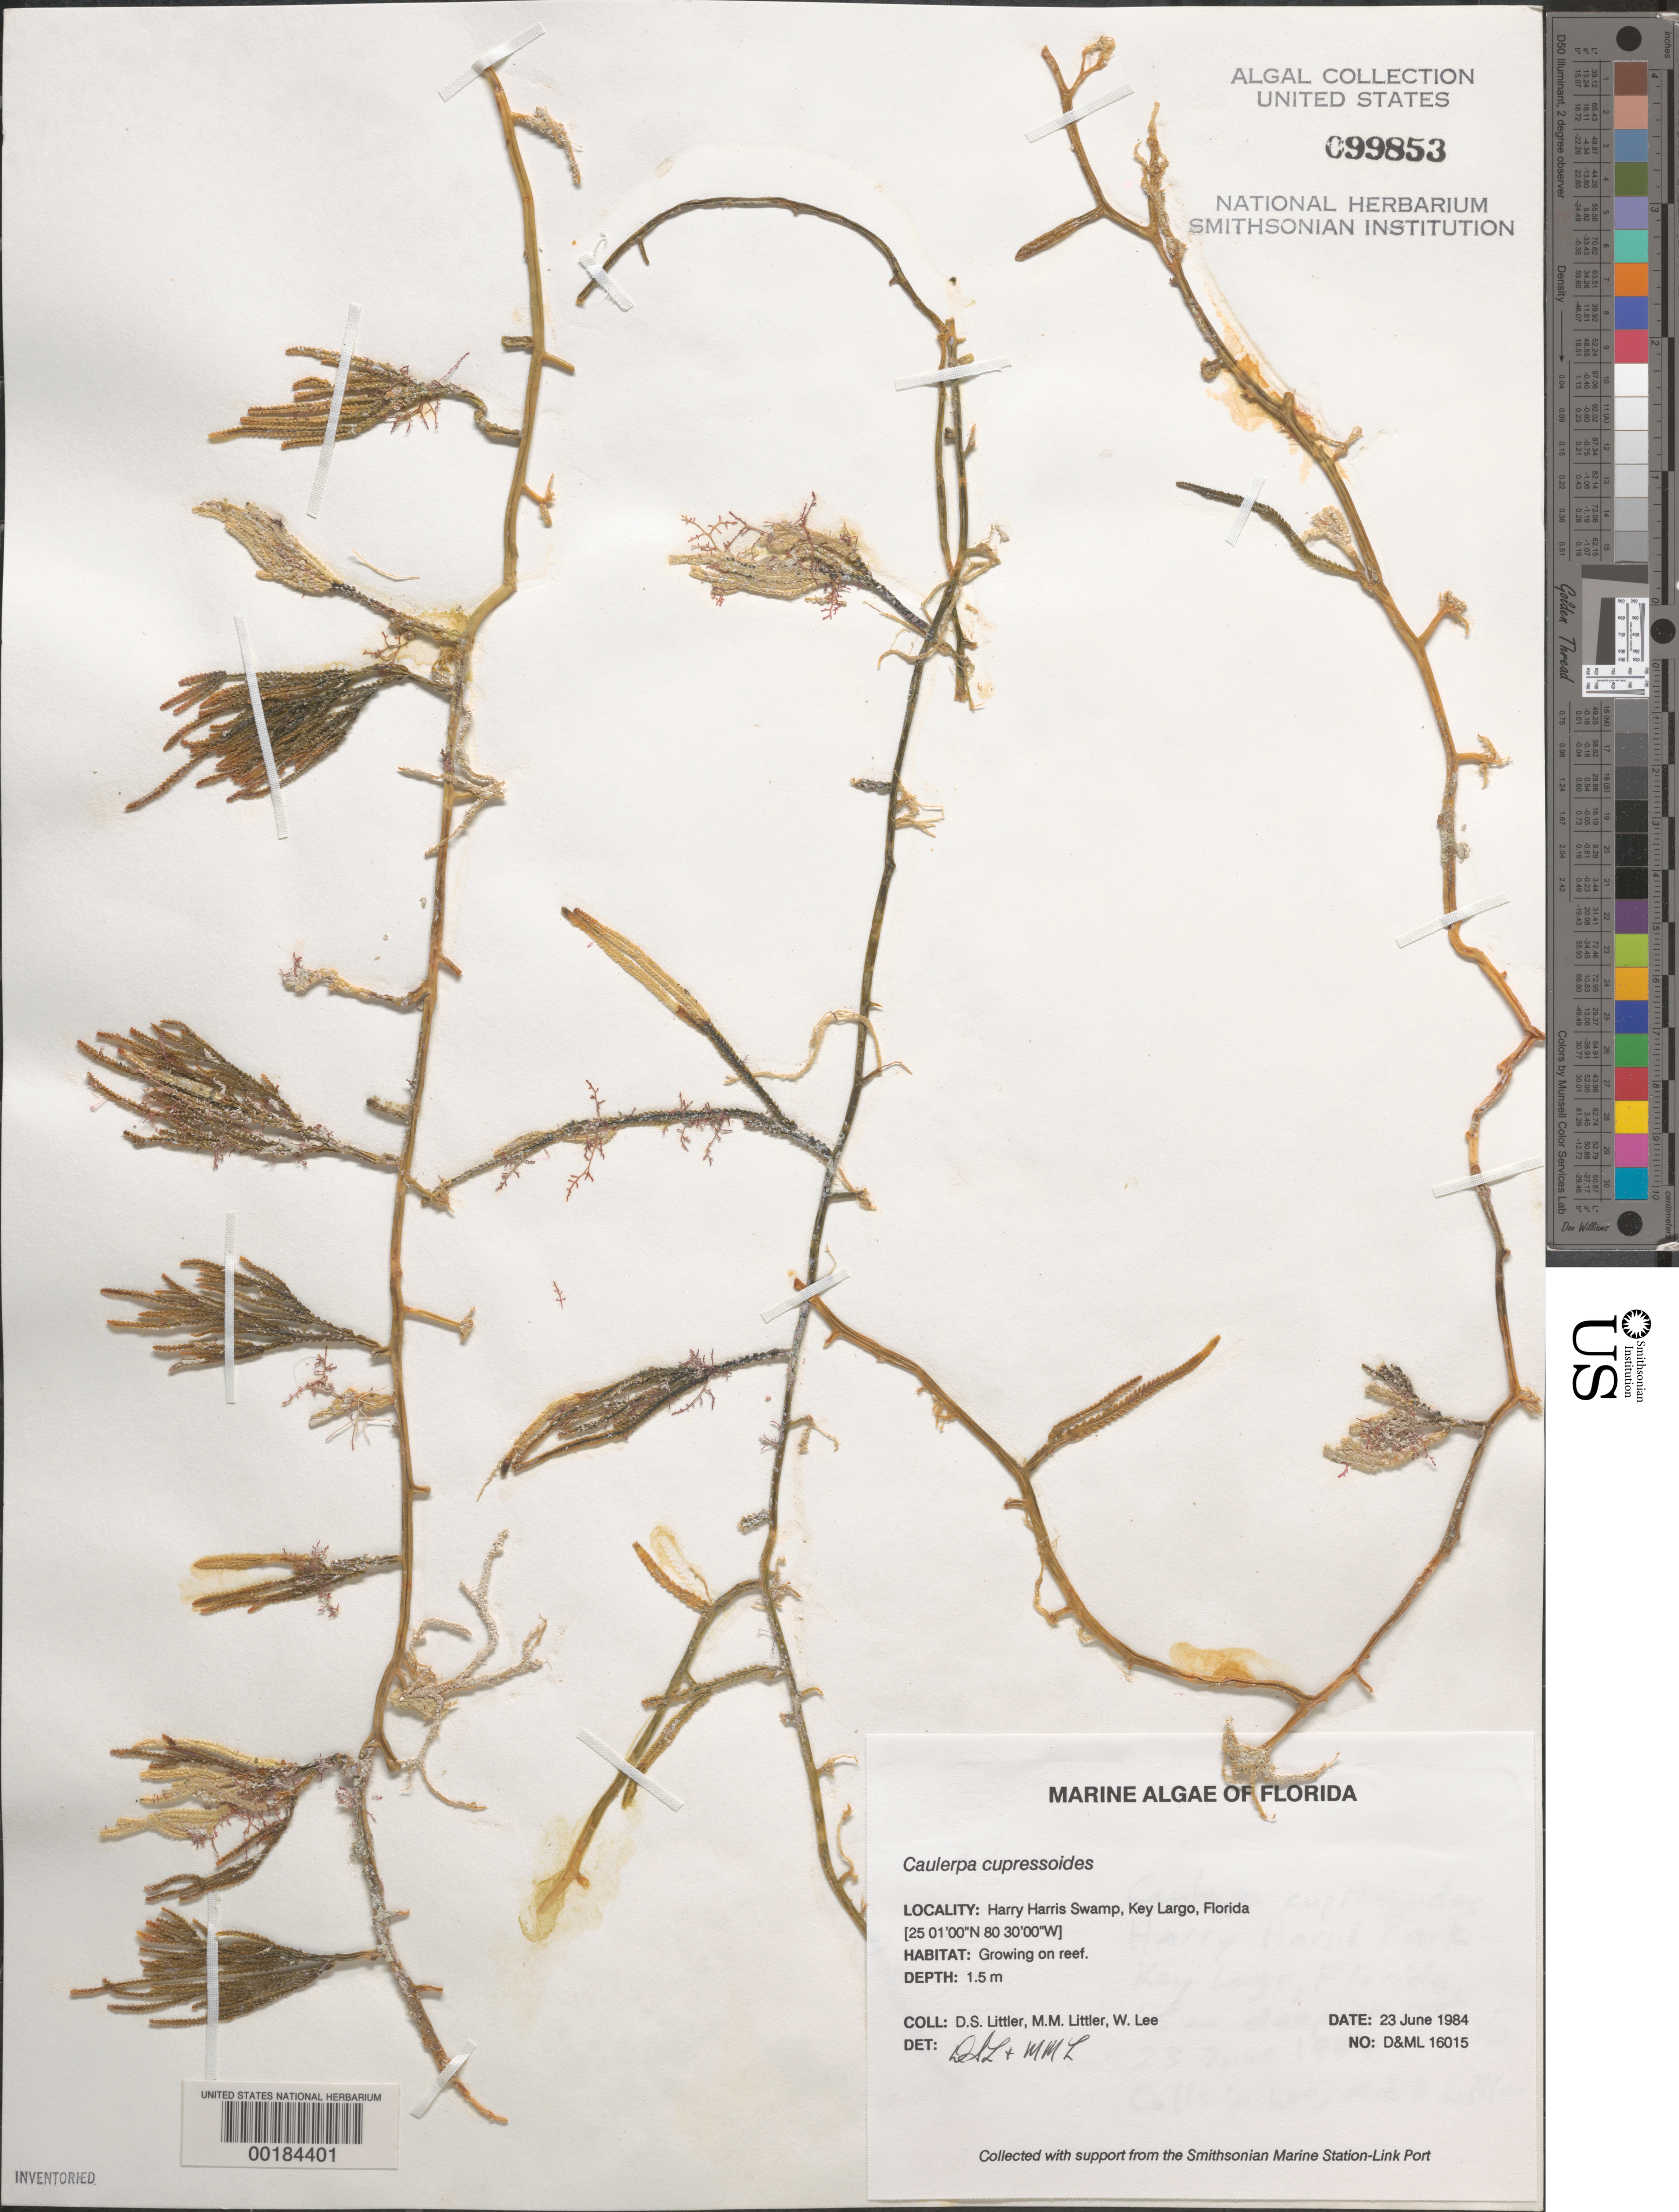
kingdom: Plantae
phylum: Chlorophyta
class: Ulvophyceae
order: Bryopsidales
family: Caulerpaceae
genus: Caulerpa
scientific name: Caulerpa cupressoides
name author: (Vahl) C. Agardh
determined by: Littler, D. S.; Littler, M. M.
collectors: M. M. Littler, D. S. Littler & W. Lee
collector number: D&ML 16015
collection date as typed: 23 Jun 1984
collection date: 1984-06-23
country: United States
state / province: Florida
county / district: Monroe County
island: Key Largo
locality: Harry Harris Swamp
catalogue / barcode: US 99853